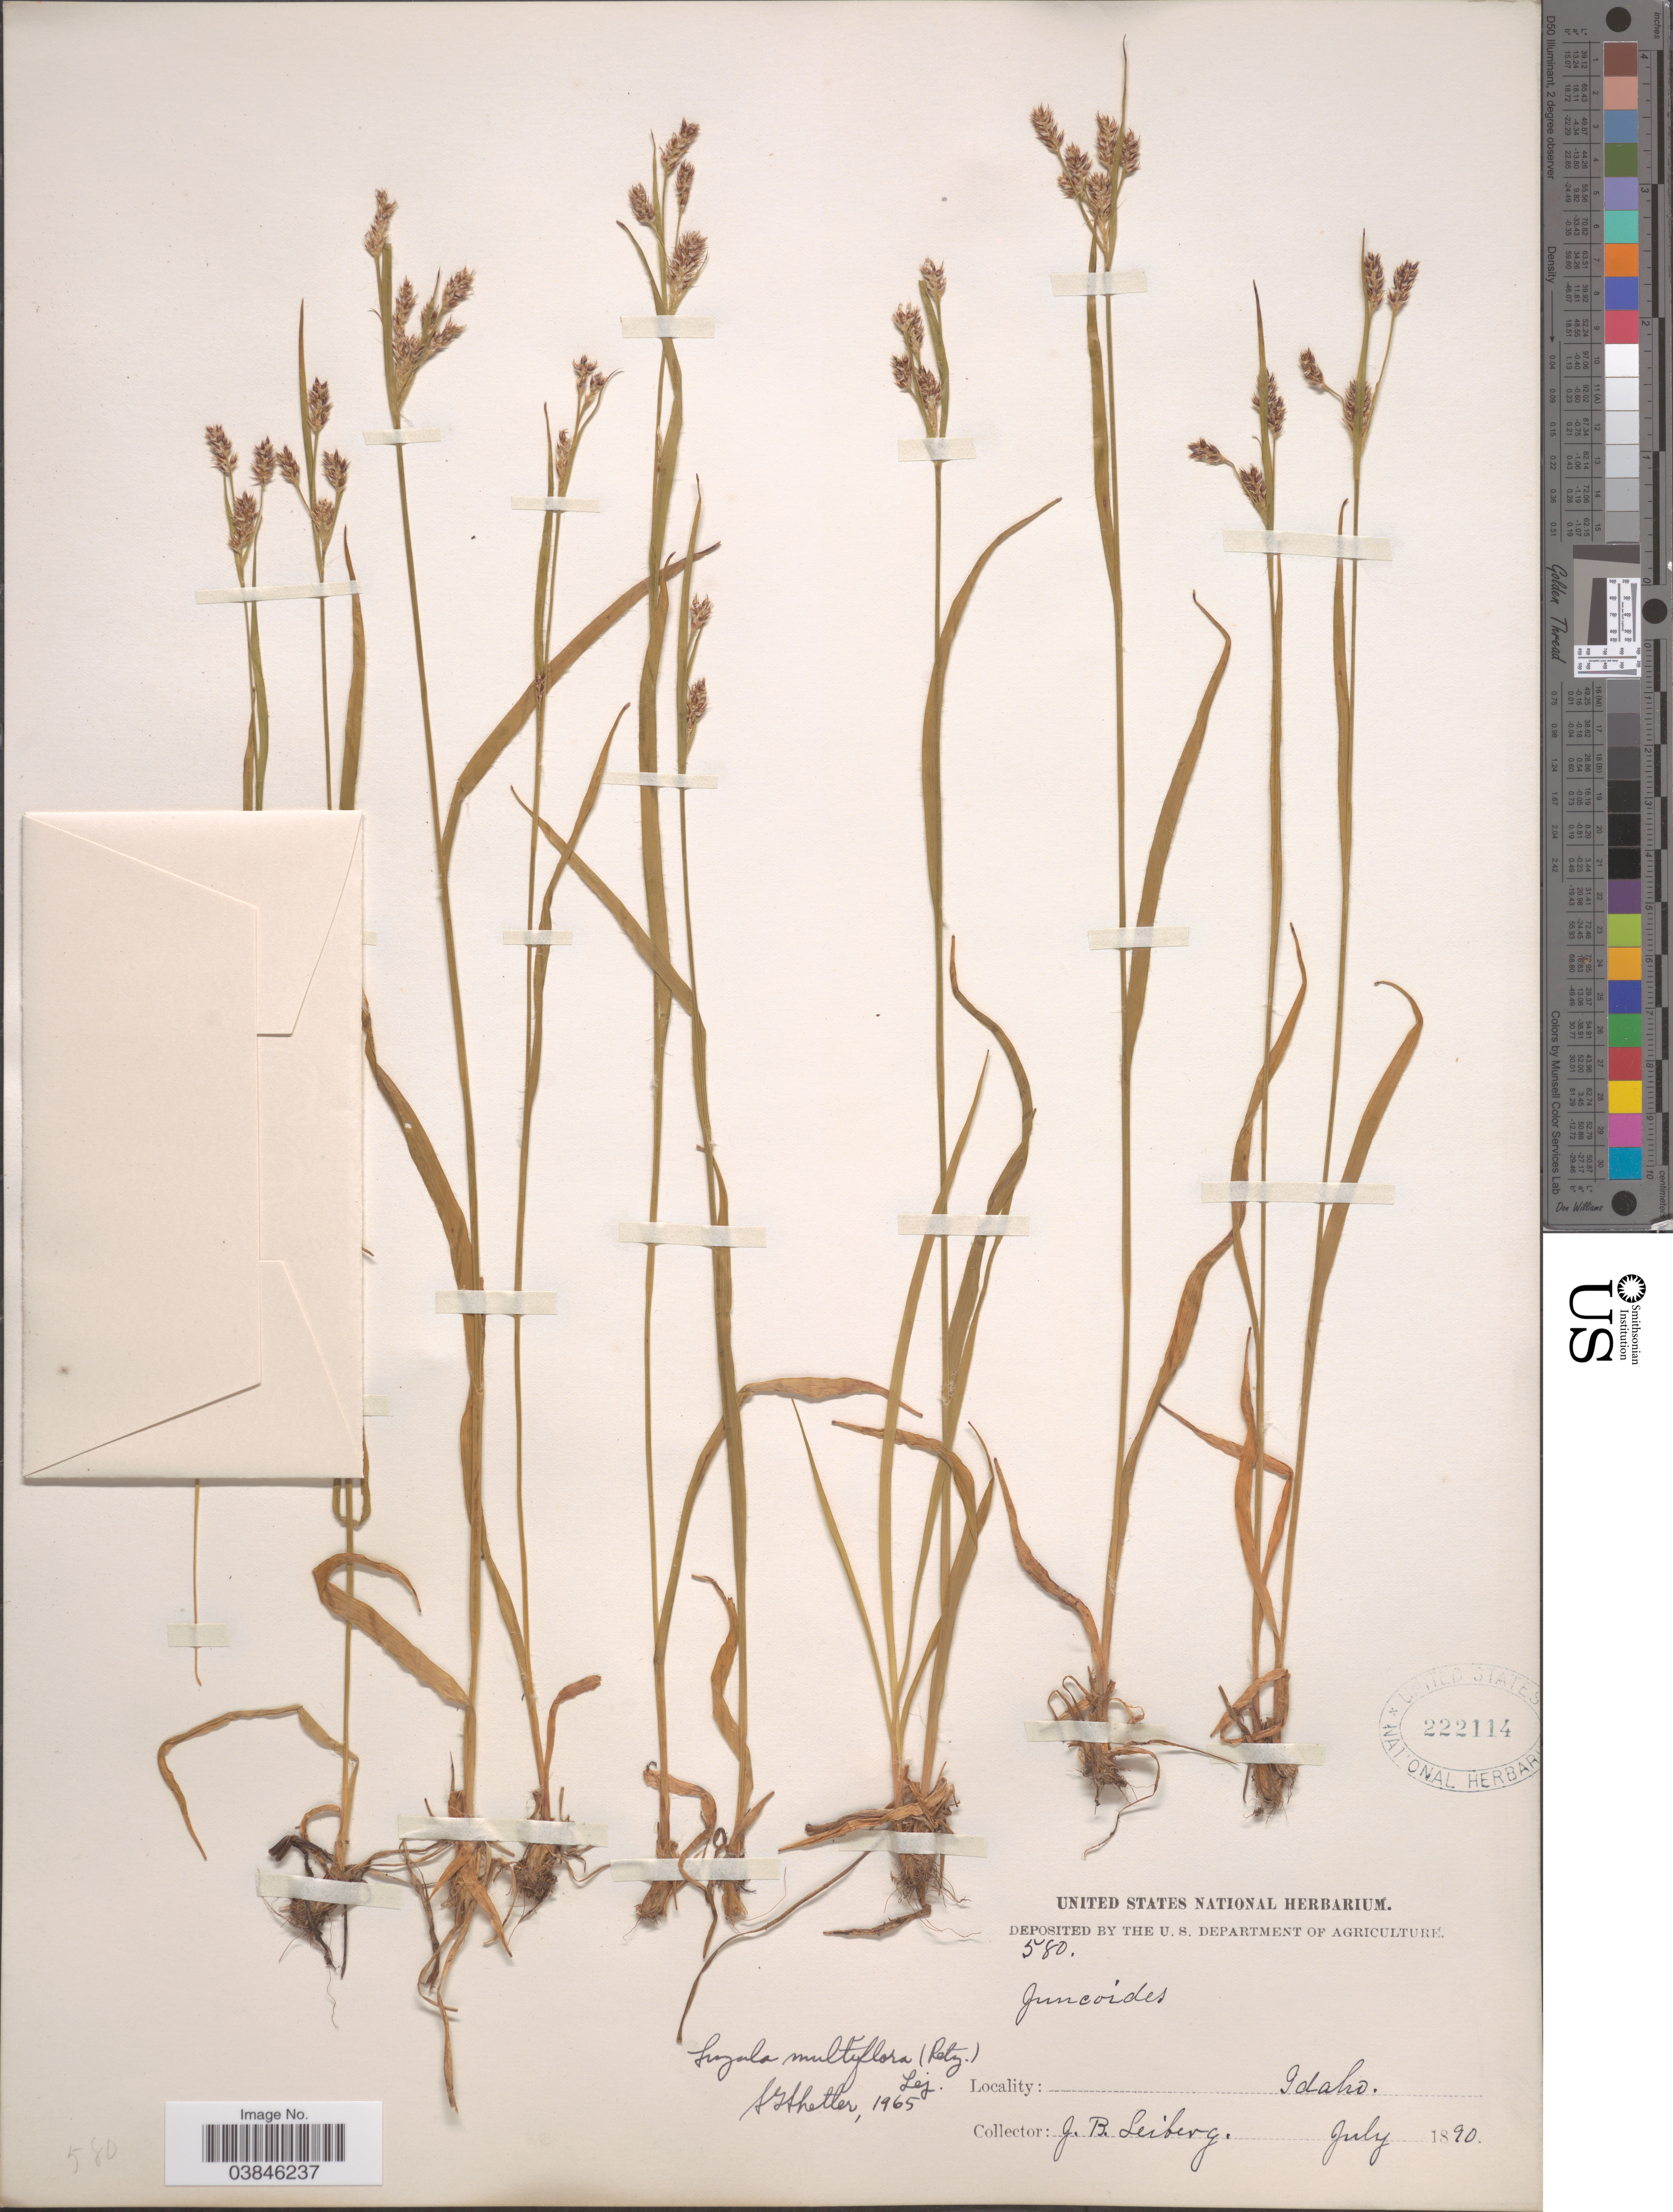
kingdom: Plantae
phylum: Tracheophyta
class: Liliopsida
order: Poales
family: Juncaceae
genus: Luzula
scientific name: Luzula multiflora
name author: (Ehrh.) Lej.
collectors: J. B. Leiberg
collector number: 580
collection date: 1890-07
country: United States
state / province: Idaho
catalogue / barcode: US 222114